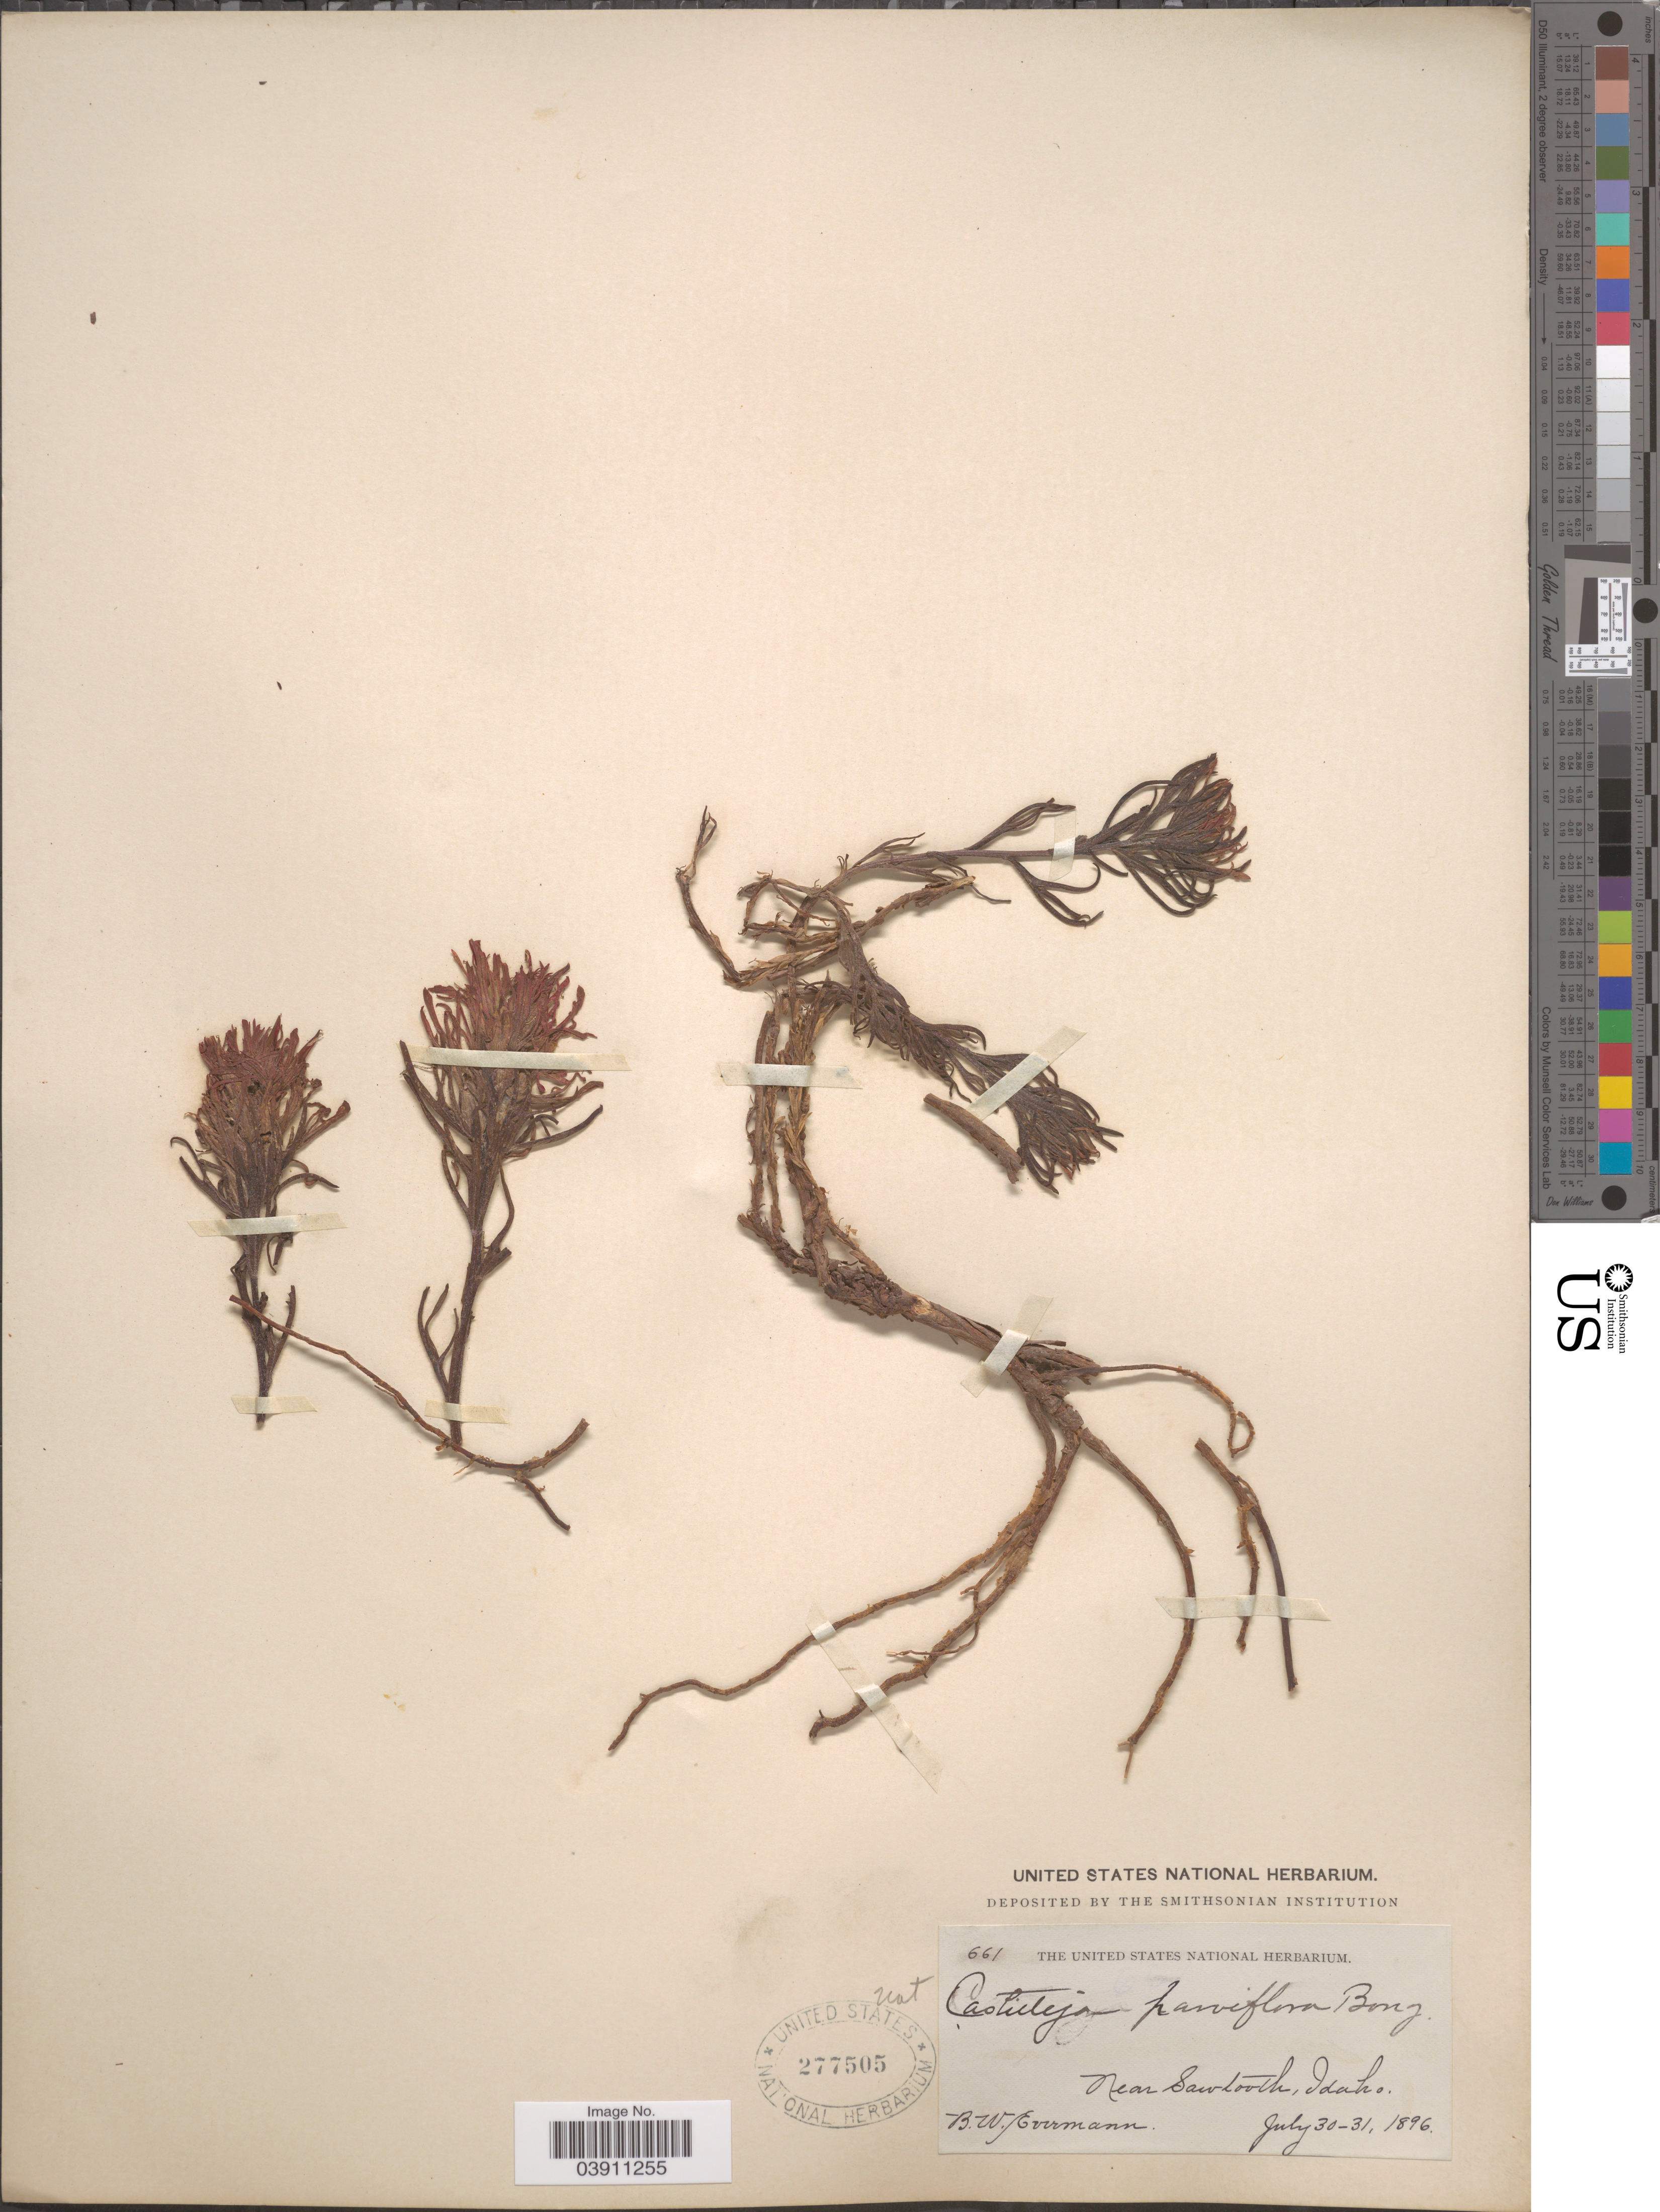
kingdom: Plantae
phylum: Tracheophyta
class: Magnoliopsida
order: Lamiales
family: Orobanchaceae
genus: Castilleja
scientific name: Castilleja angustifolia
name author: (Nutt.) G. Don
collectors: B. W. Evermann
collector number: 661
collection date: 1896-07-30/1896-07-31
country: United States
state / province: Idaho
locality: Near Sawtooth.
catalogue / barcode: US 277505